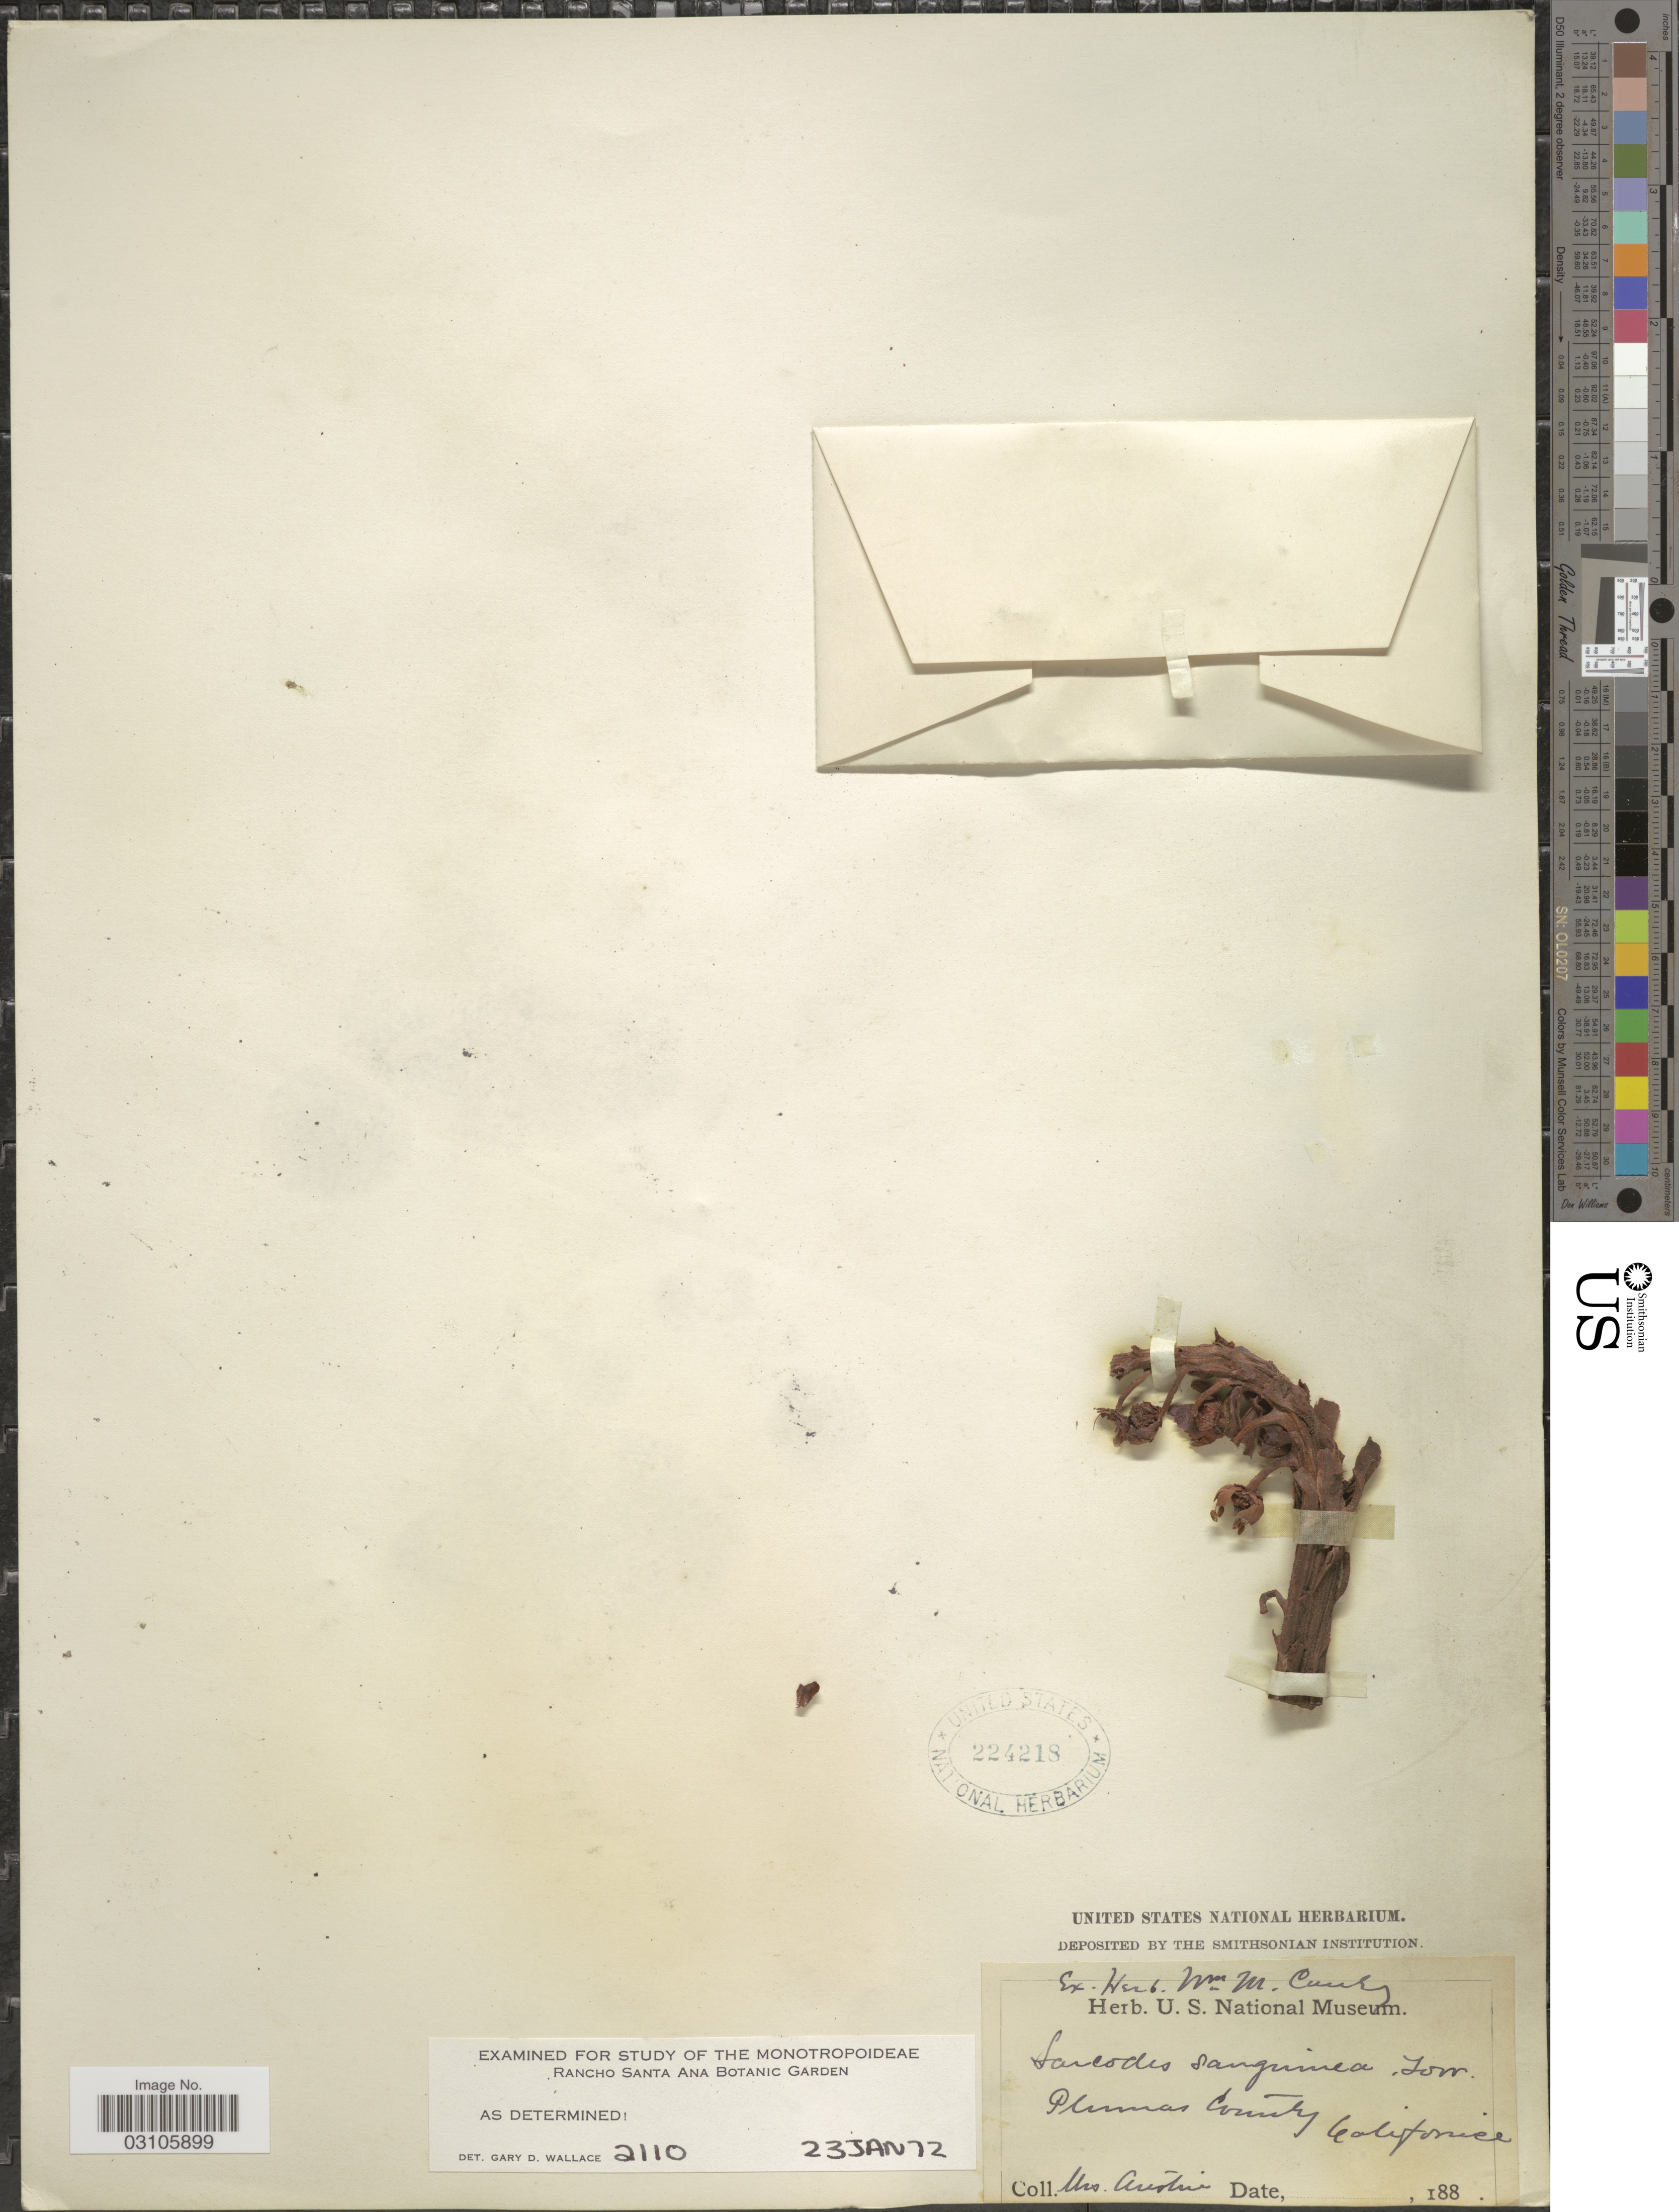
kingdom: Plantae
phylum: Tracheophyta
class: Magnoliopsida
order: Ericales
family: Ericaceae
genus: Sarcodes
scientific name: Sarcodes sanguinea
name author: Torr.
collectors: Austin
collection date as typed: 188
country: United States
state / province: California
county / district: Plumas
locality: Plumas County.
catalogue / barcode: US 224218